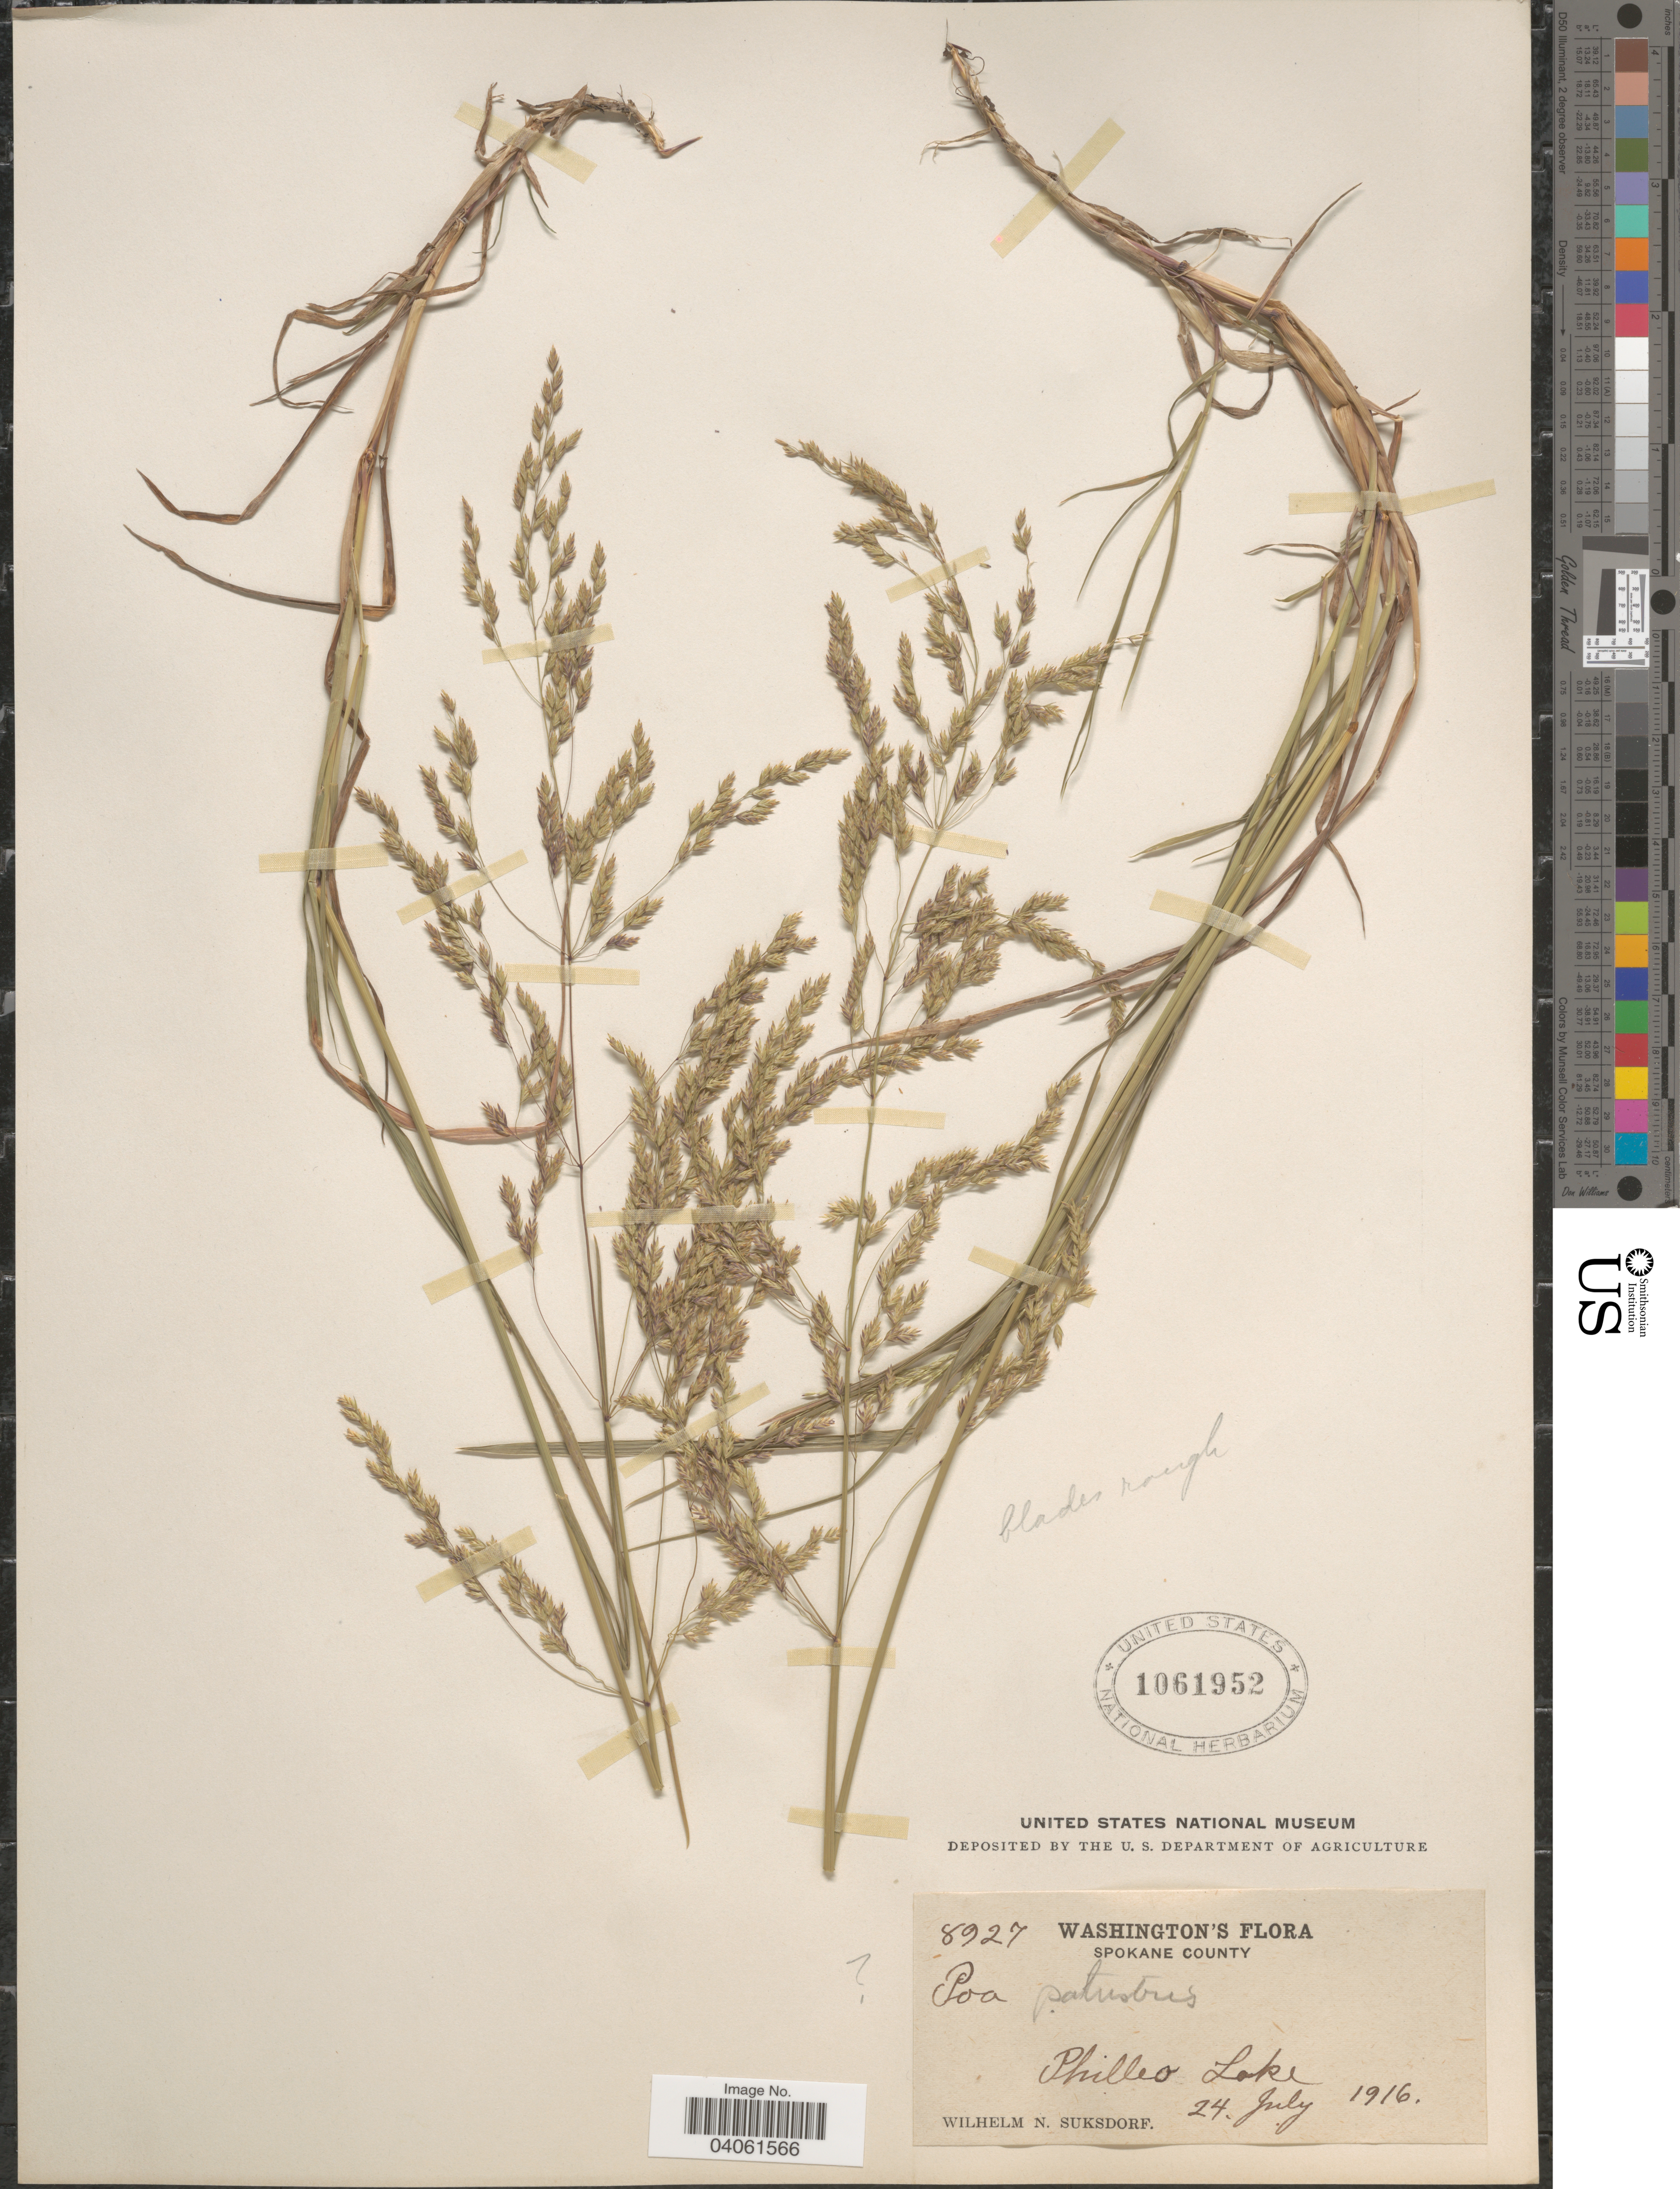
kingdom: Plantae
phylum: Tracheophyta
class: Liliopsida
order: Poales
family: Poaceae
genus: Poa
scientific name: Poa palustris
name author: L.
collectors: W. N. Suksdorf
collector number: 8927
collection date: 1916-07-24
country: United States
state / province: Washington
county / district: Spokane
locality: Spokane County. Philleo Lake.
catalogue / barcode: US 1061952